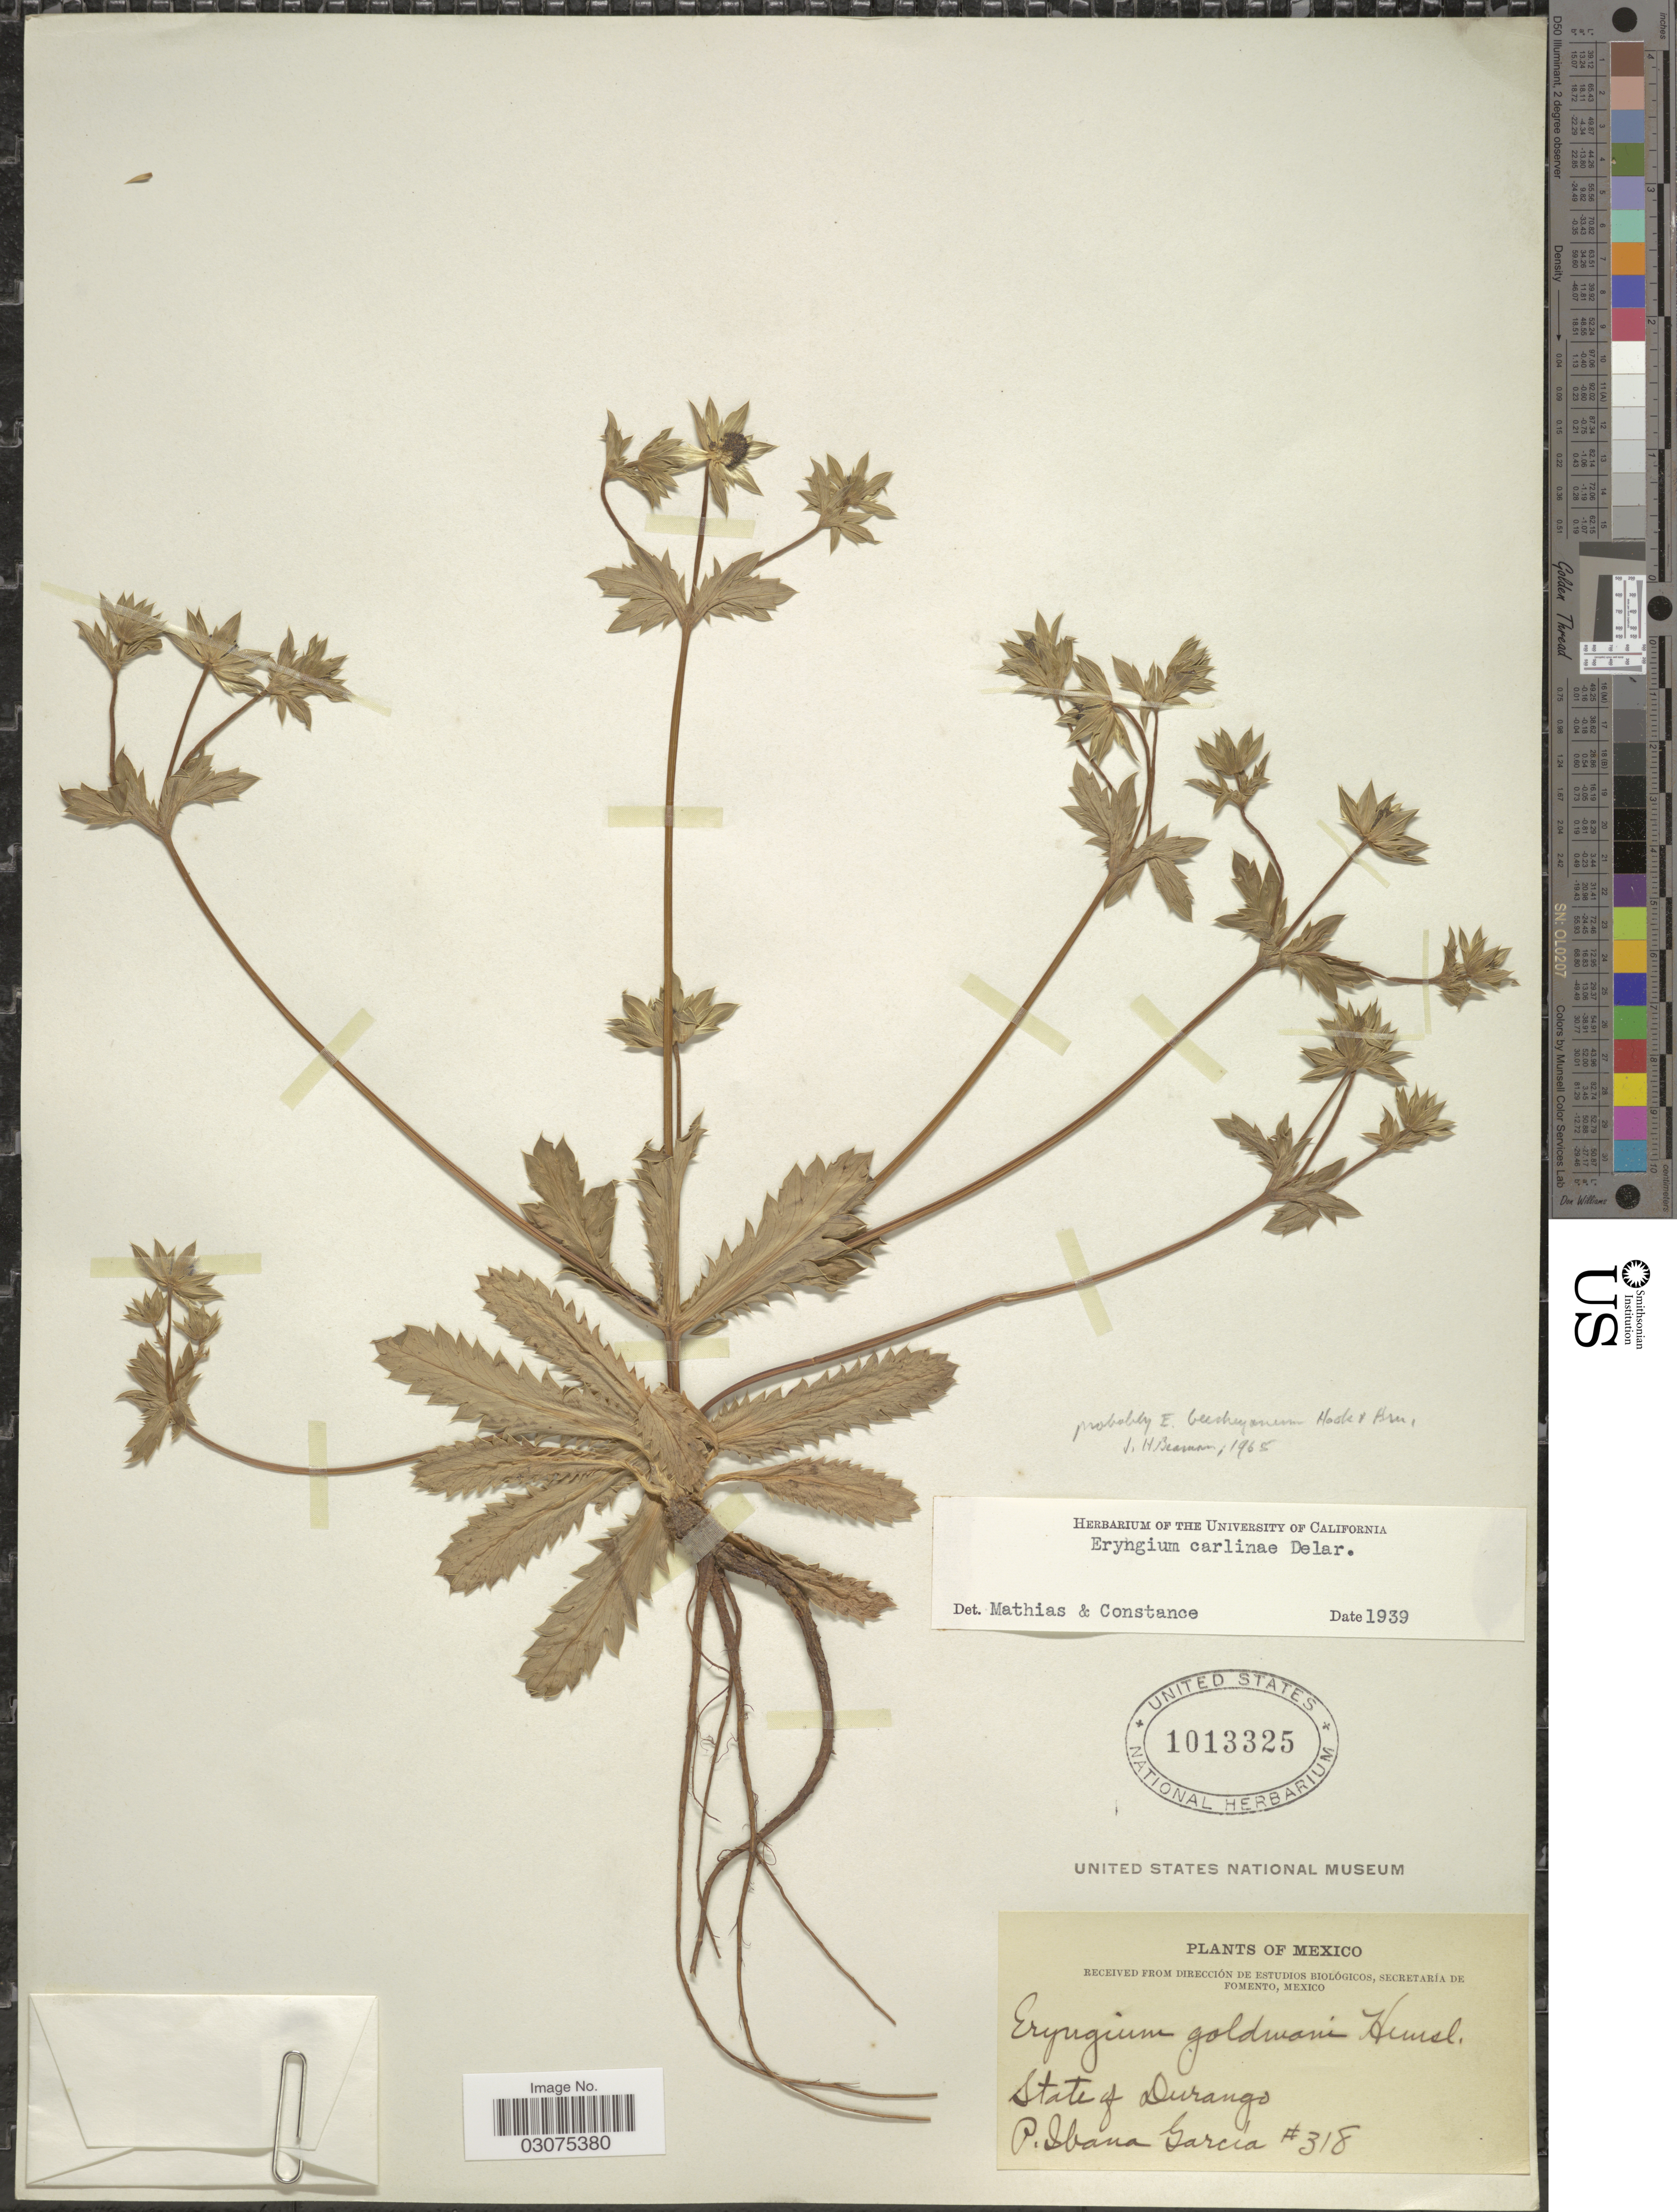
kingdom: Plantae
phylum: Tracheophyta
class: Magnoliopsida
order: Apiales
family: Apiaceae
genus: Eryngium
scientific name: Eryngium carlinae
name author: F. Delaroche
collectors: P. I. Garcia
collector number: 318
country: Mexico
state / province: Durango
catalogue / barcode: US 1013325